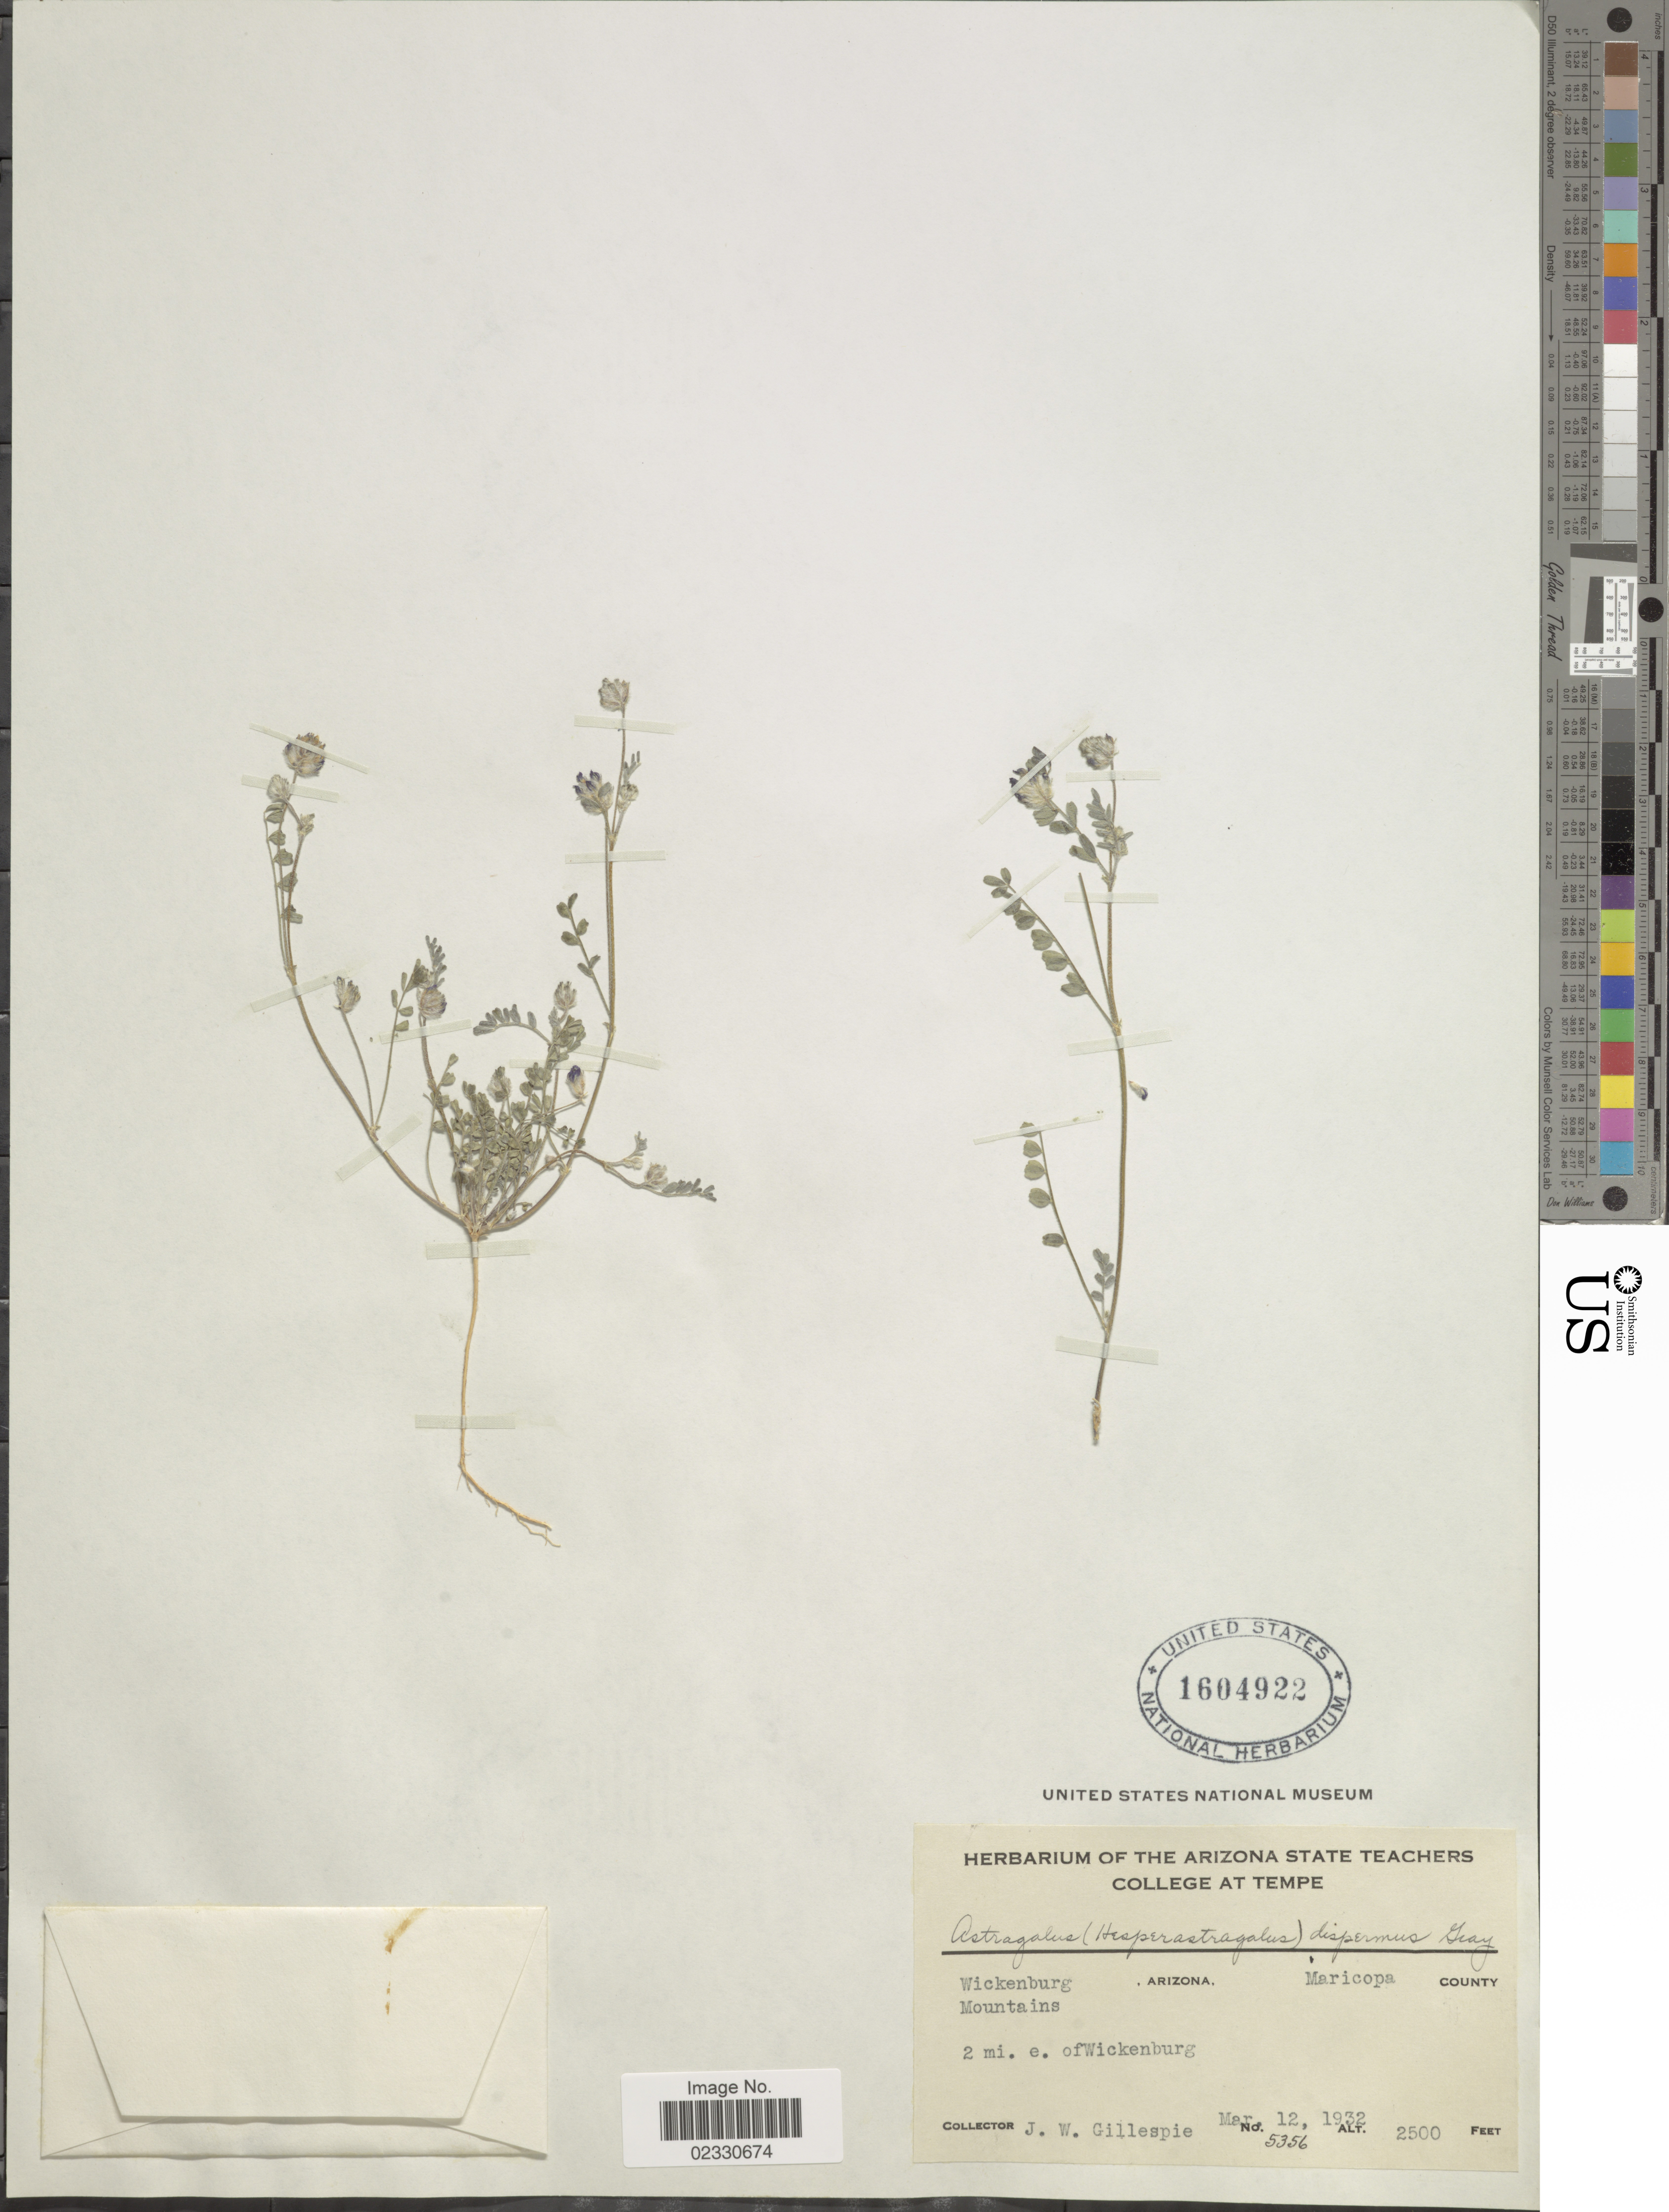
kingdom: Plantae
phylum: Tracheophyta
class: Magnoliopsida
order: Fabales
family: Fabaceae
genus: Astragalus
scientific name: Astragalus dispermus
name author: A. Gray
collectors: J. W. Gillespie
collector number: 5356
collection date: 1932-03-12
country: United States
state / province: Arizona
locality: Wickenburg Mountains, Maricopa County, 2 mi. e. of Wickenburg.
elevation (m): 762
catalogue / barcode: US 1604922